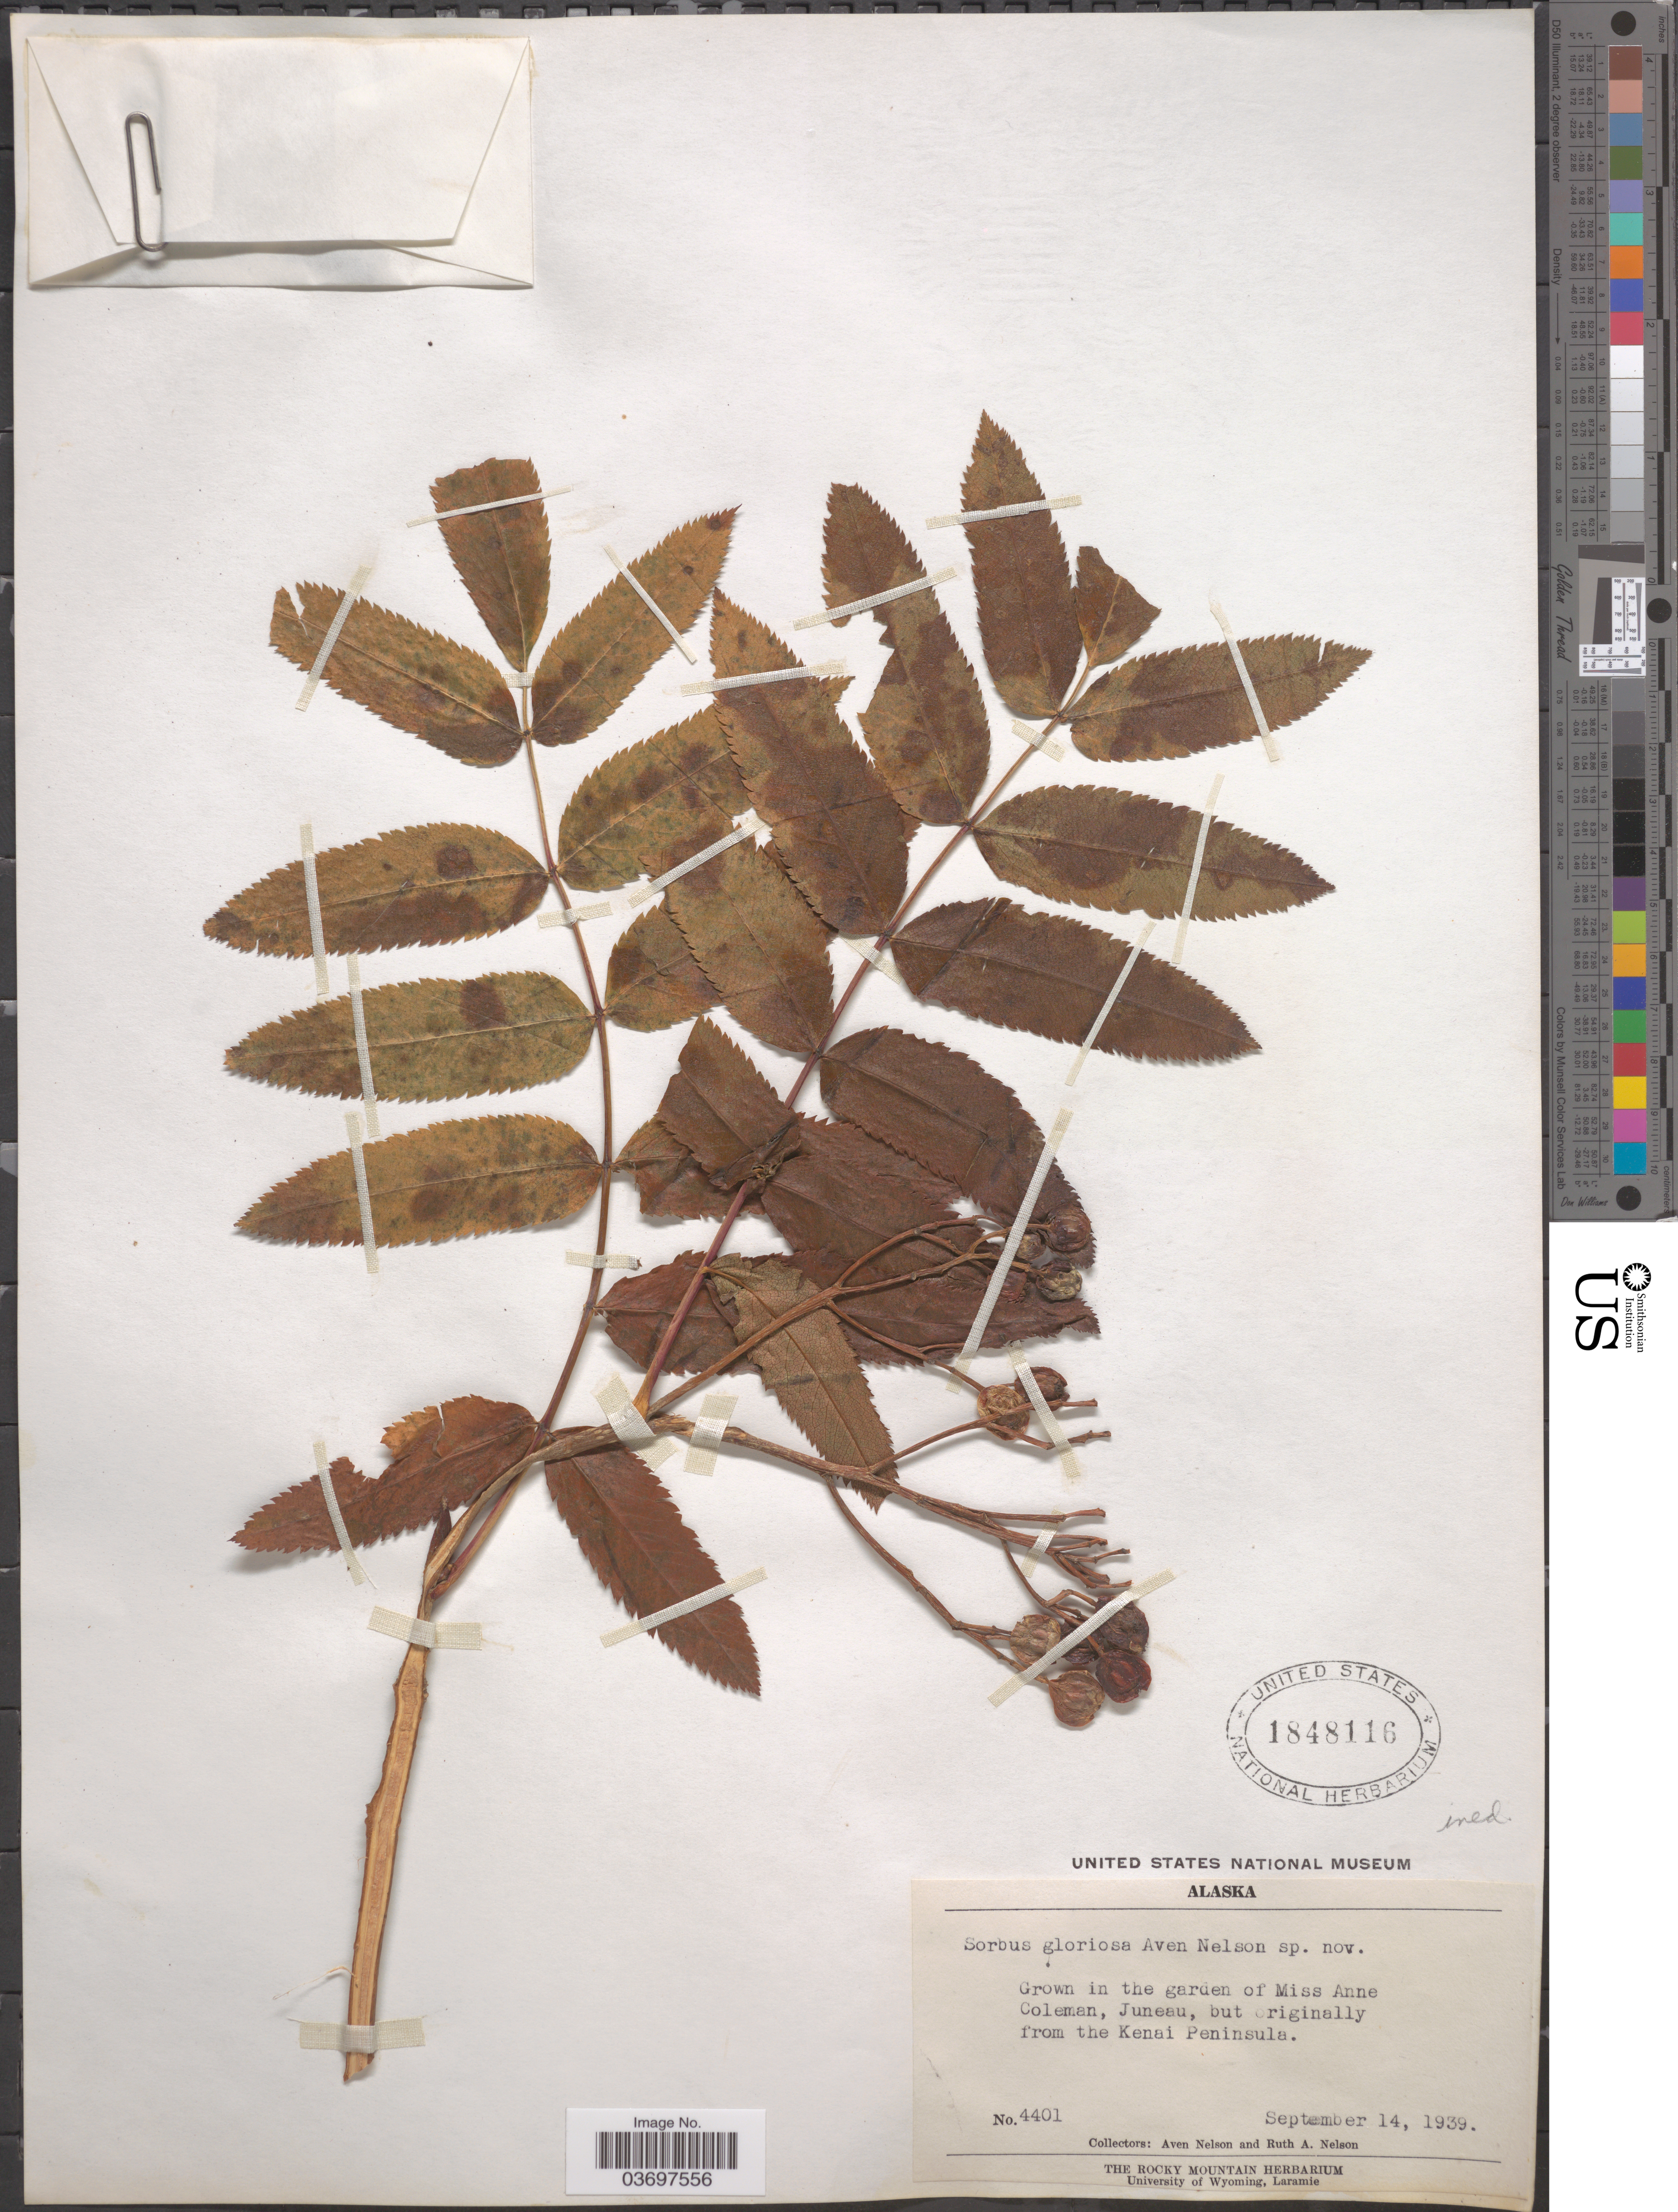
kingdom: Plantae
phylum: Tracheophyta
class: Magnoliopsida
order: Rosales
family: Rosaceae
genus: Sorbus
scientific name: Sorbus gloriosa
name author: A. Nelson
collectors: A. Nelson & R. A. Nelson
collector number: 4401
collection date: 1939-09-14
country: United States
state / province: Alaska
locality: Grown in the garden of Miss Anne Coleman, Juneau.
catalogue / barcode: US 1848116